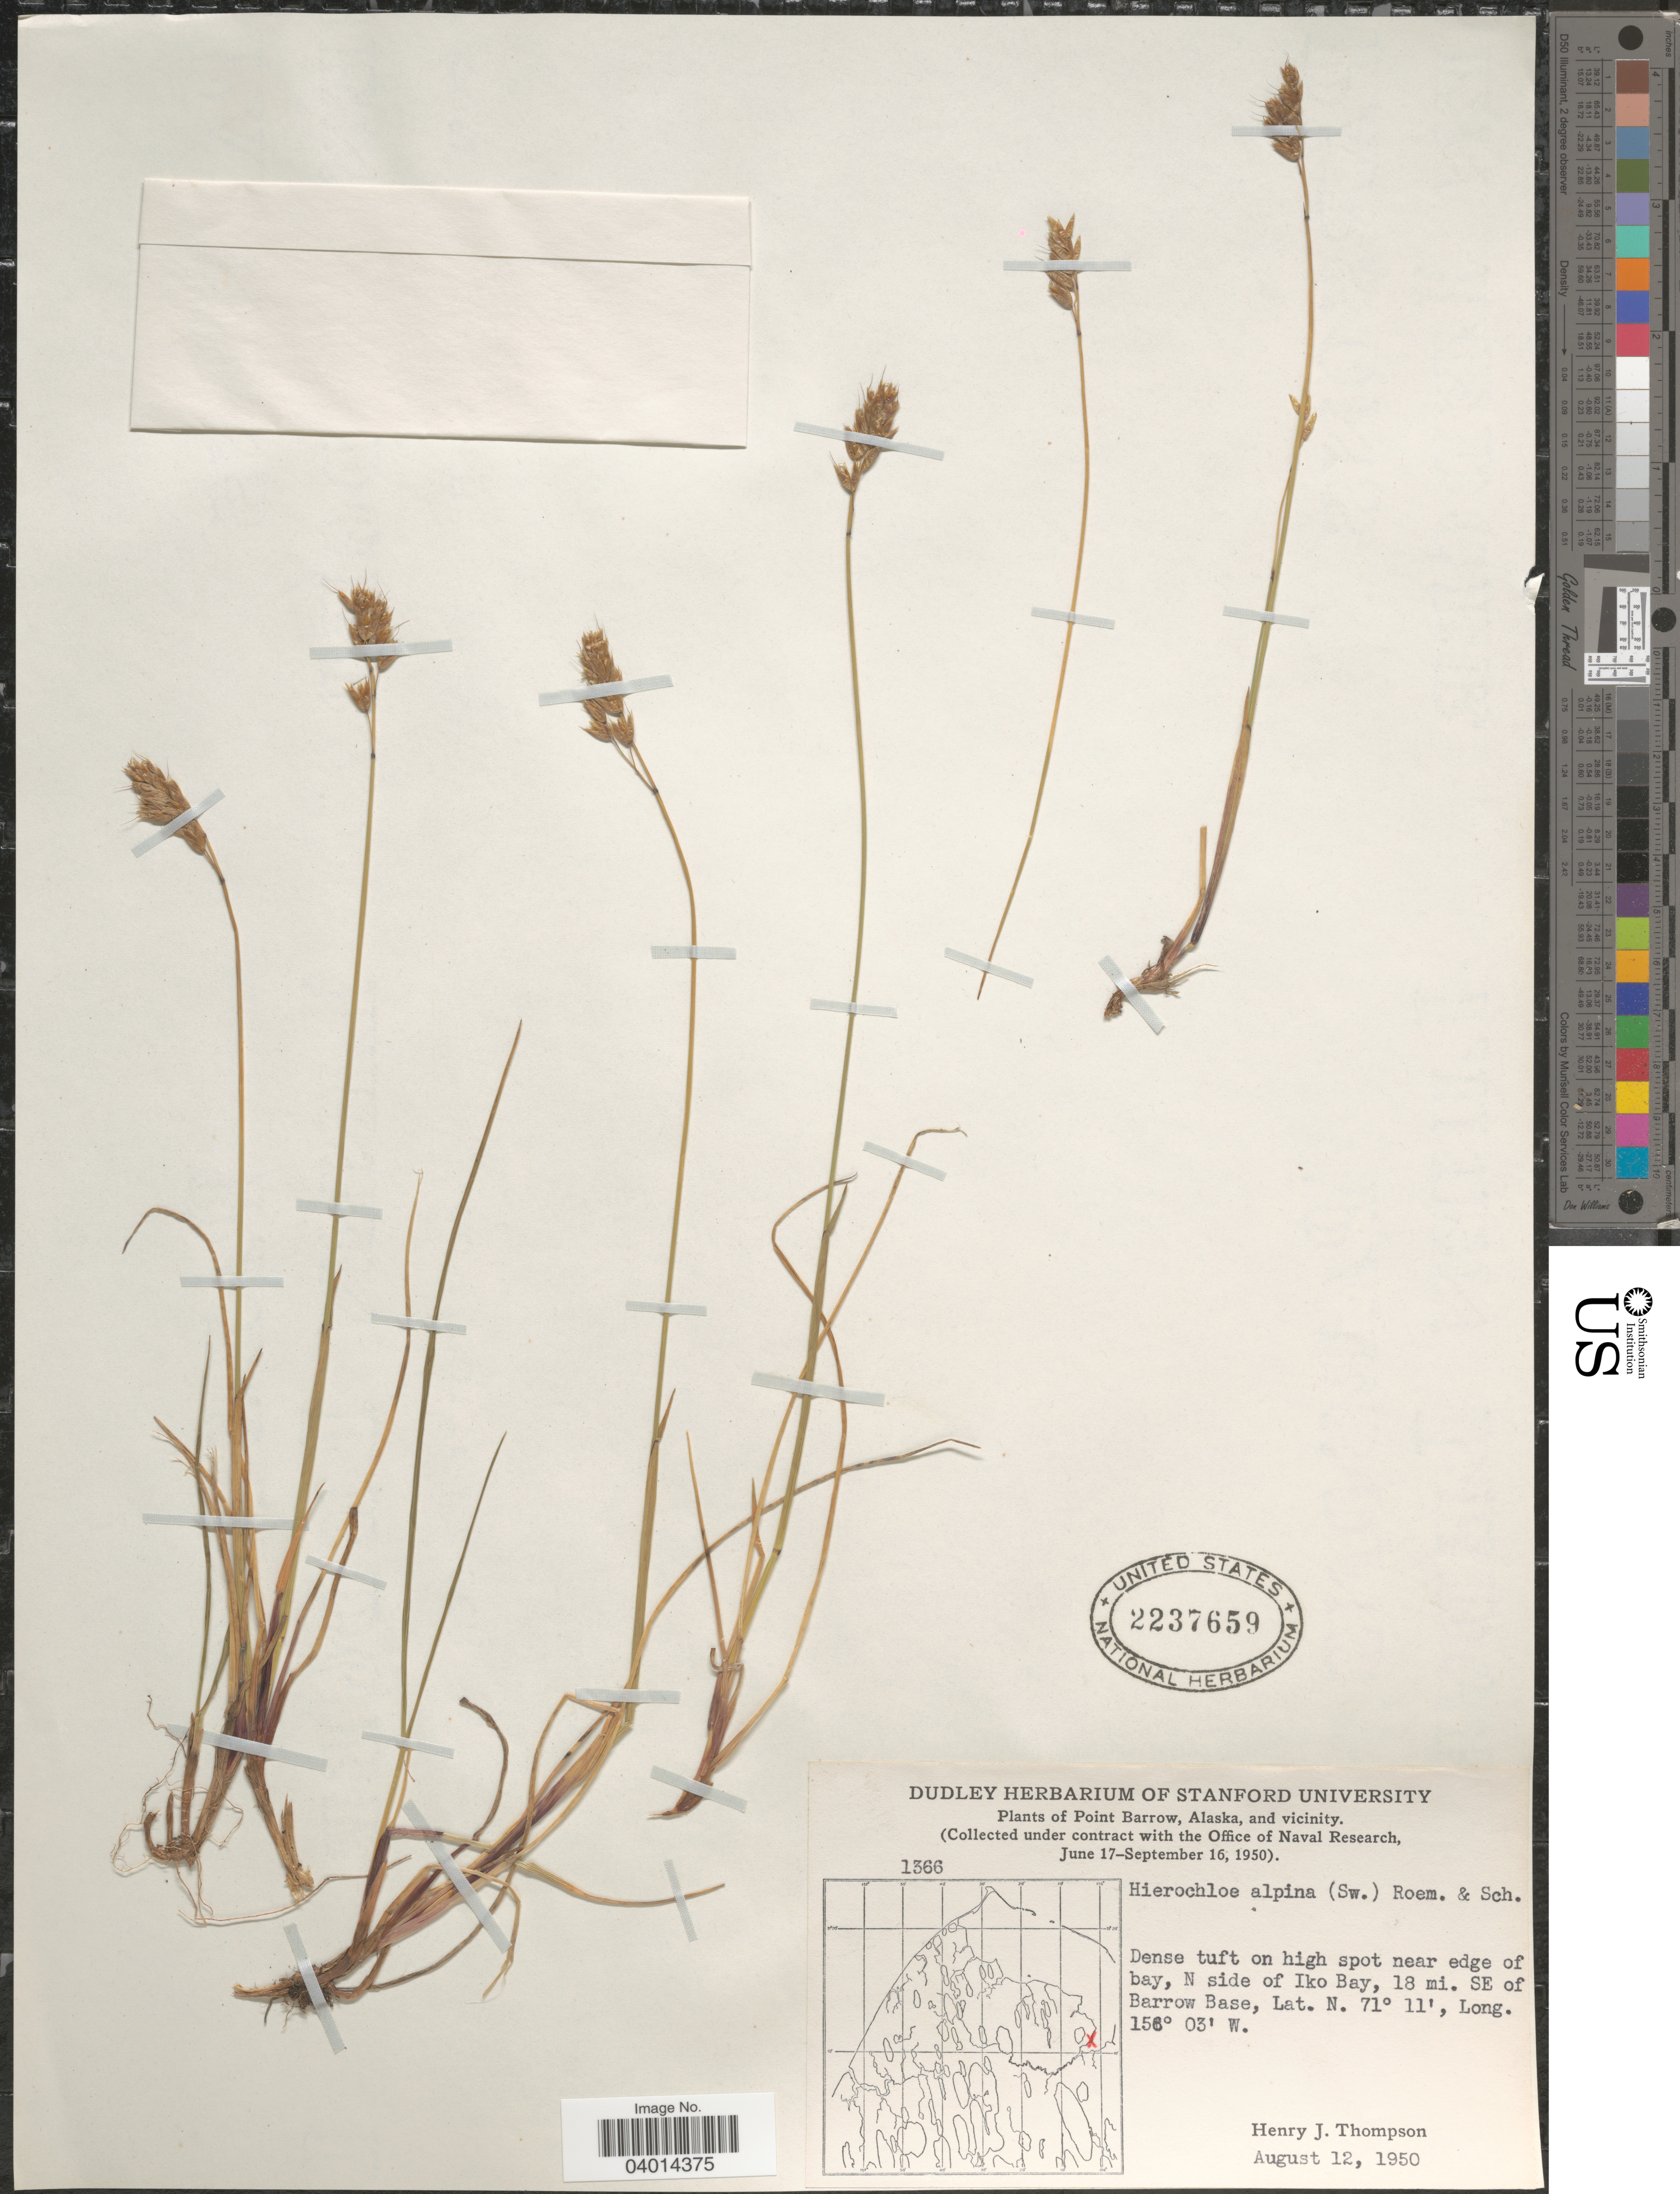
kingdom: Plantae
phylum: Tracheophyta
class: Liliopsida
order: Poales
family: Poaceae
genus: Anthoxanthum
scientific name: Anthoxanthum monticola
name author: (Bigelow) Veldkamp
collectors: H. J. Thompson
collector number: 1366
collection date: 1950-08-12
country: United States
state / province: Alaska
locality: Point Barrow, Alaska, and vicinity. Dense tuft on high spot near edge of bay, N side of Iko Bay, 18 mi. SE of Barrow Base.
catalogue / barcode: US 2237659